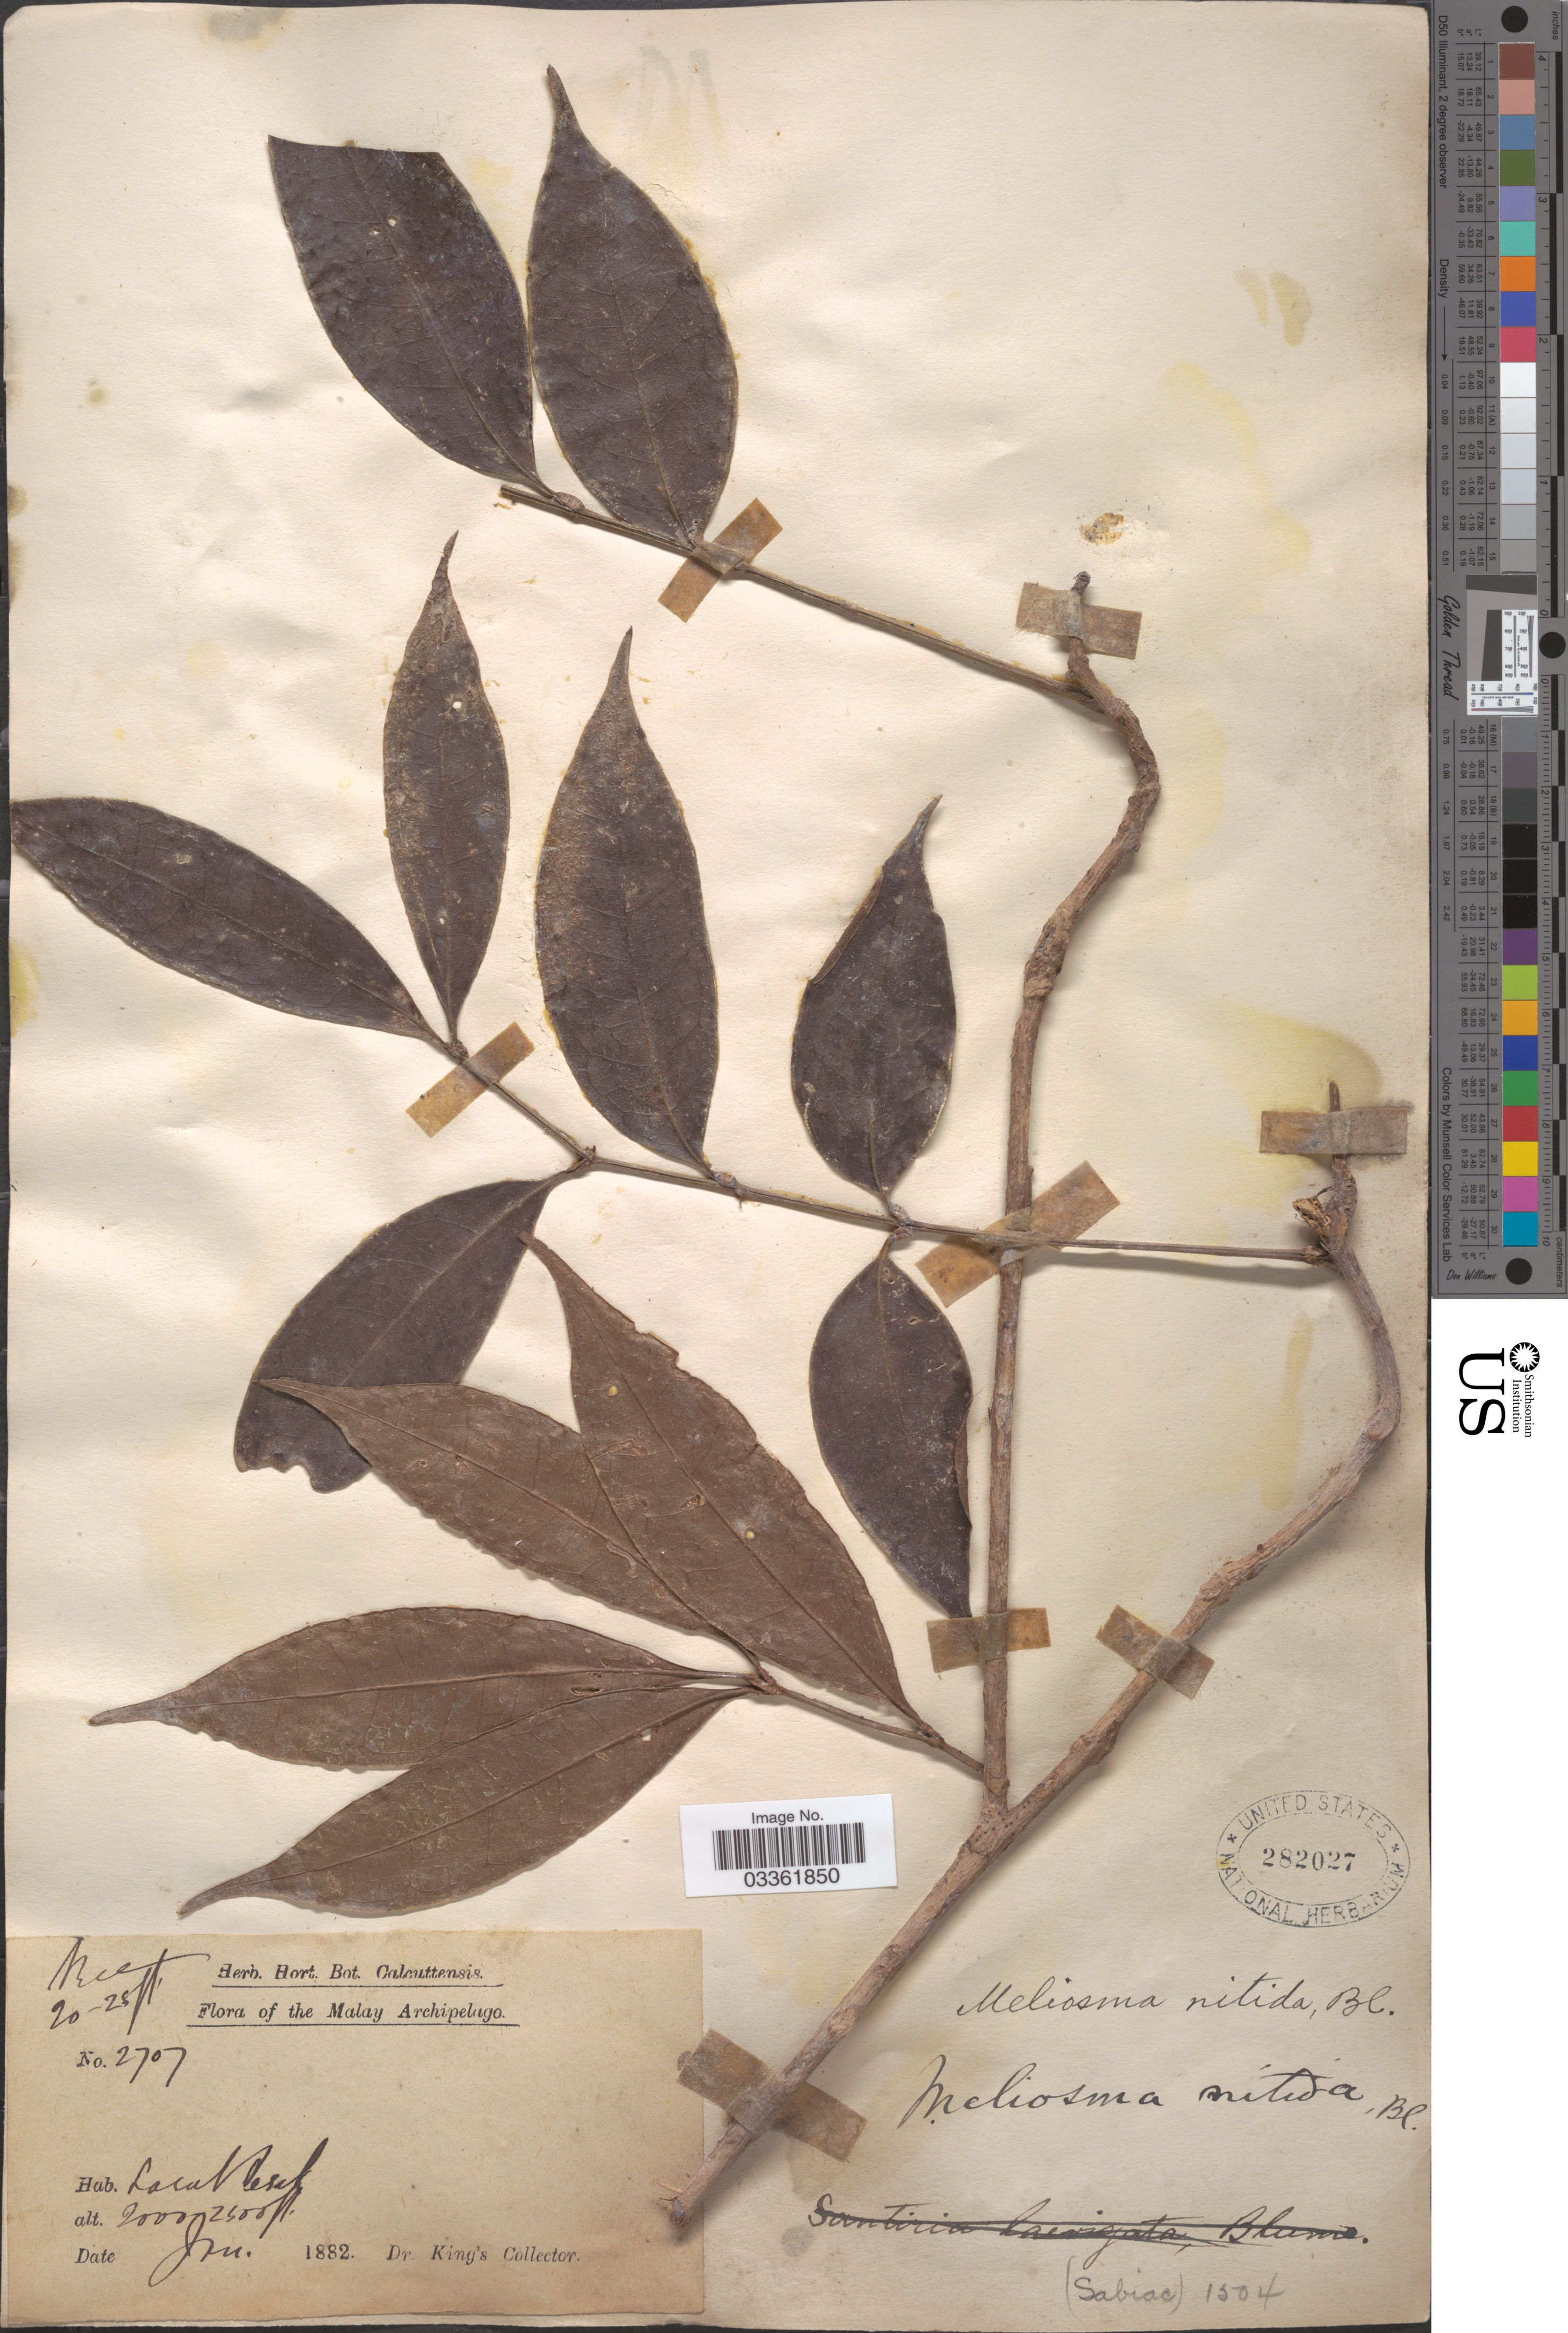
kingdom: Plantae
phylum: Tracheophyta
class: Magnoliopsida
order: Proteales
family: Sabiaceae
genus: Meliosma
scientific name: Meliosma sumatrana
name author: (Jack) Walp.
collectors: Dr. King's collector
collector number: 2707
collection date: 1882-01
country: Malaysia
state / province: Perak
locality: Malay Archipelago. Larut.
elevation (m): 610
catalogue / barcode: US 282027